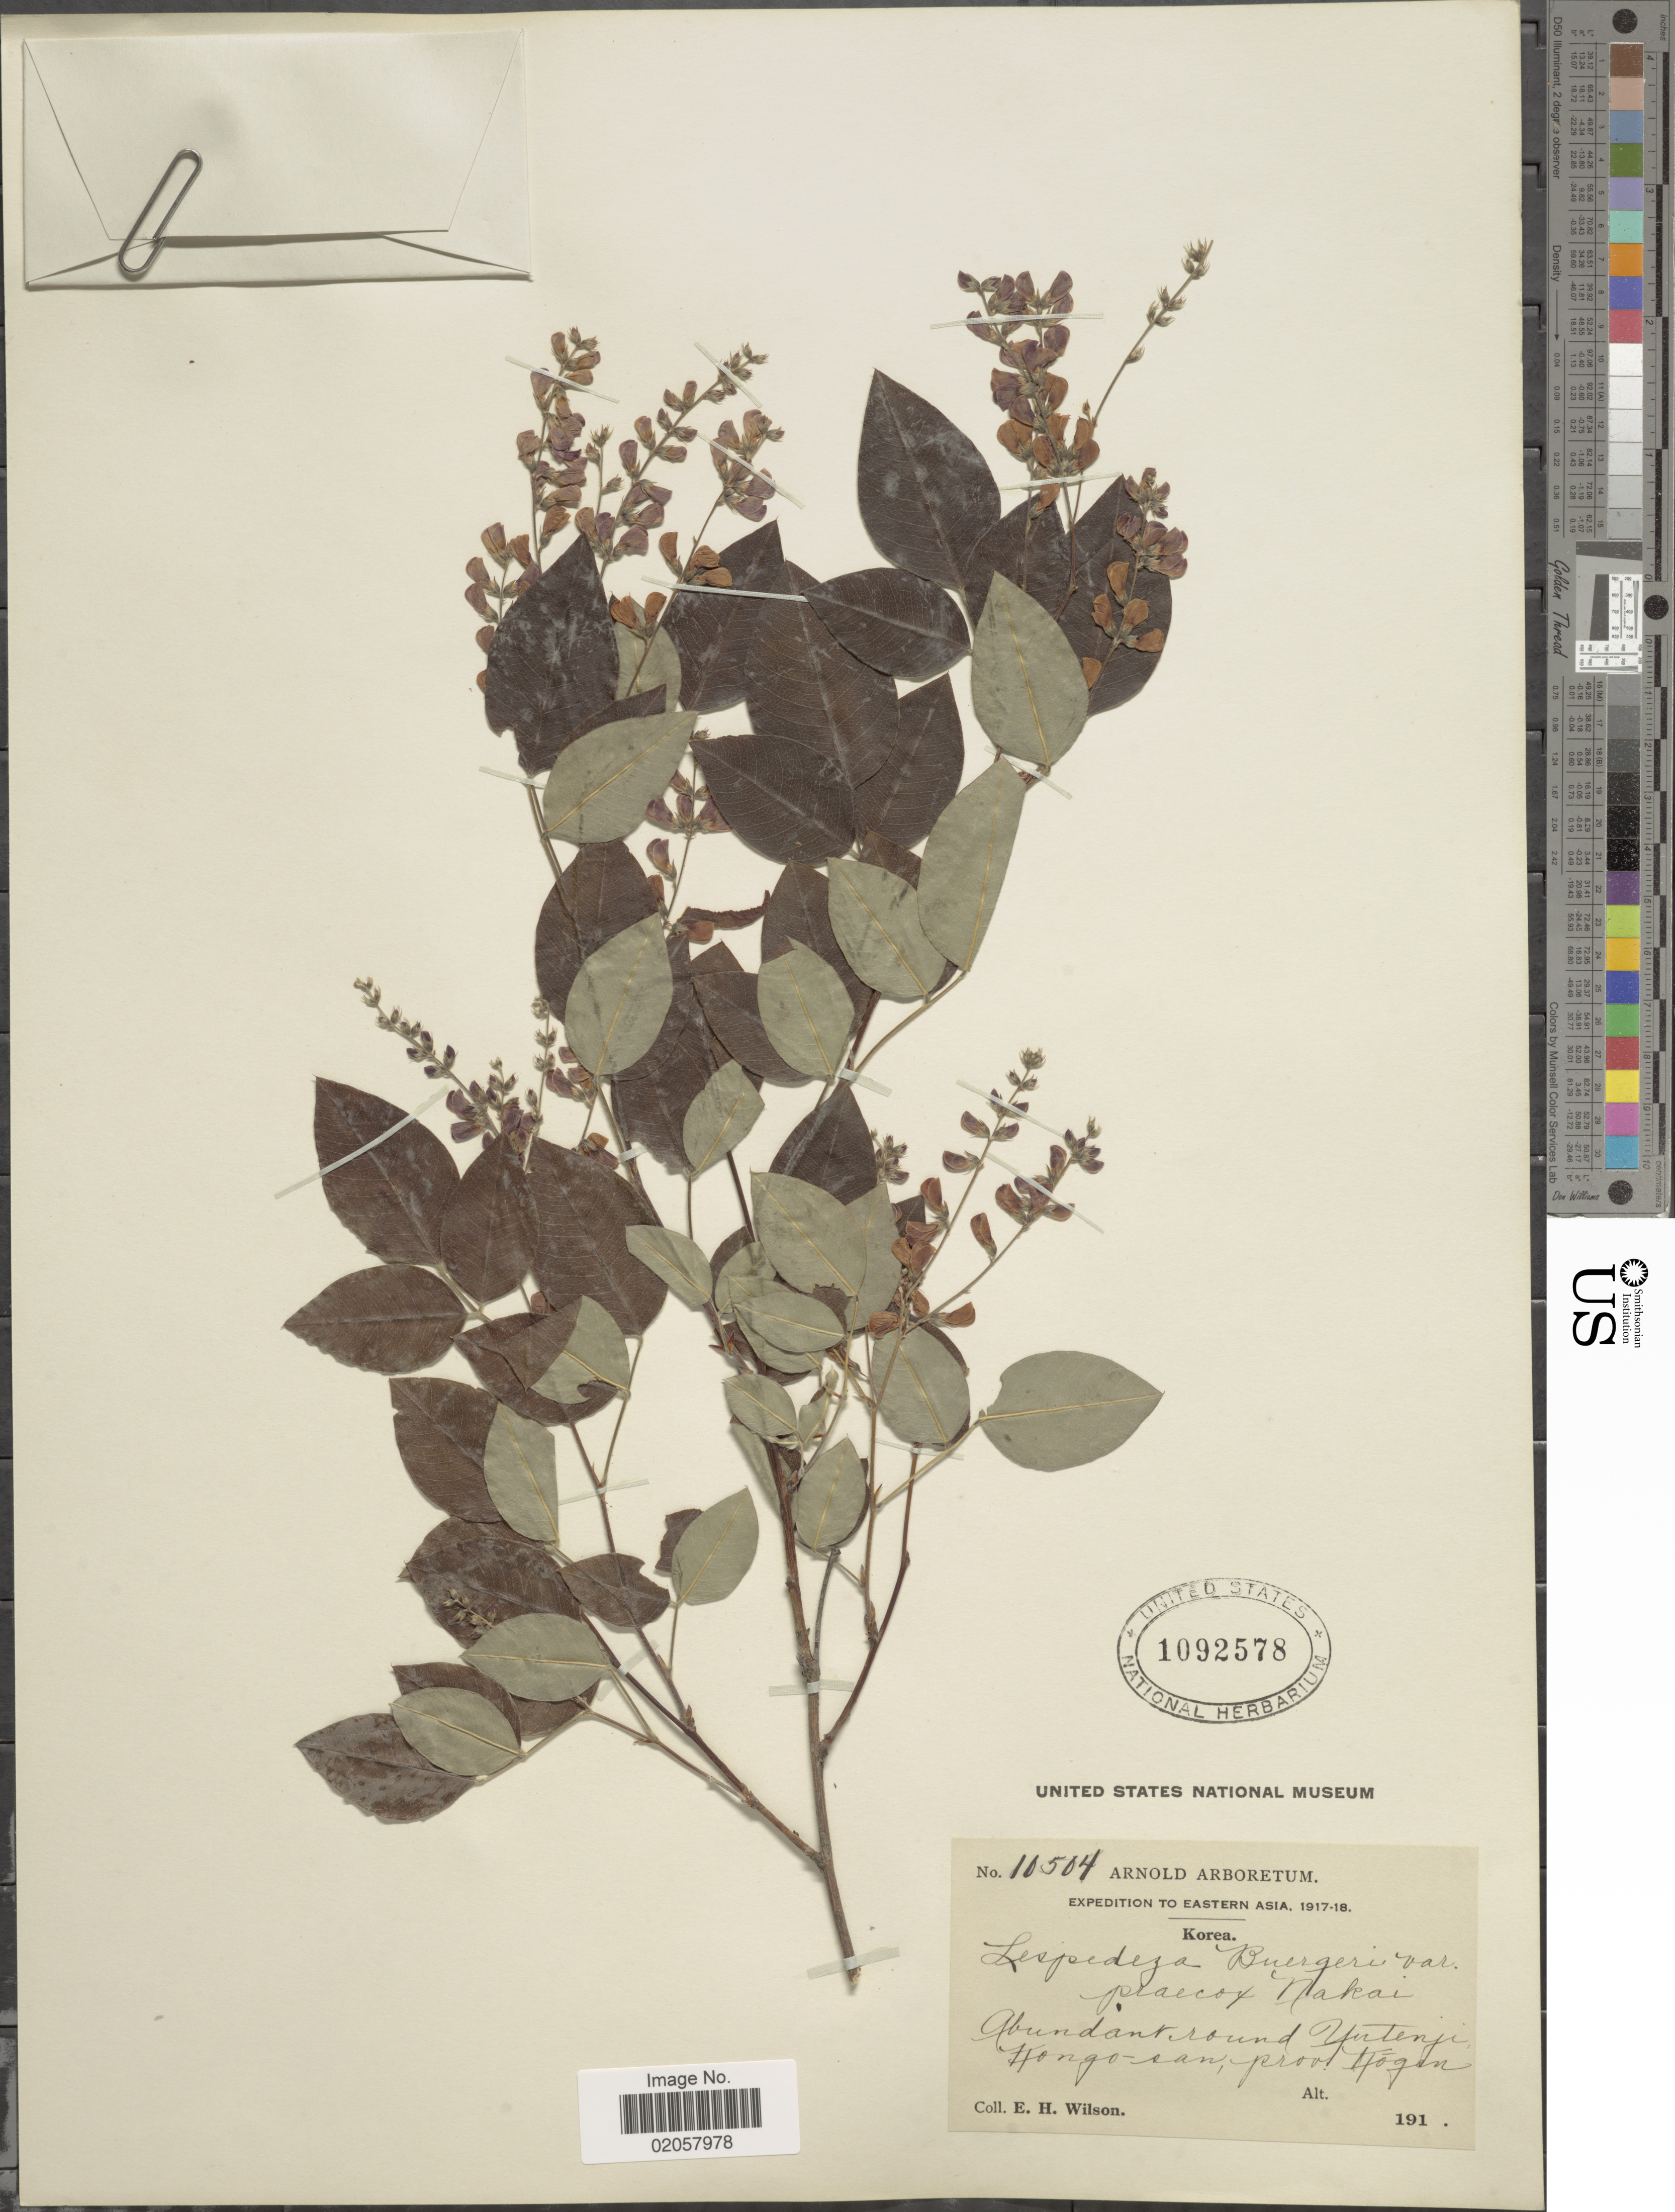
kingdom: Plantae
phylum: Tracheophyta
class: Magnoliopsida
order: Fabales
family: Fabaceae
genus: Lespedeza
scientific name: Lespedeza maximowiczi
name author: C.K. Schneid.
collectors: E. Wilson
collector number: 10504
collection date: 1917/1918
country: North Korea / South Korea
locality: Eastern Asia, abundant round Yutenji, Kongo-san, prov. Kogan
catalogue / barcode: US 1092578